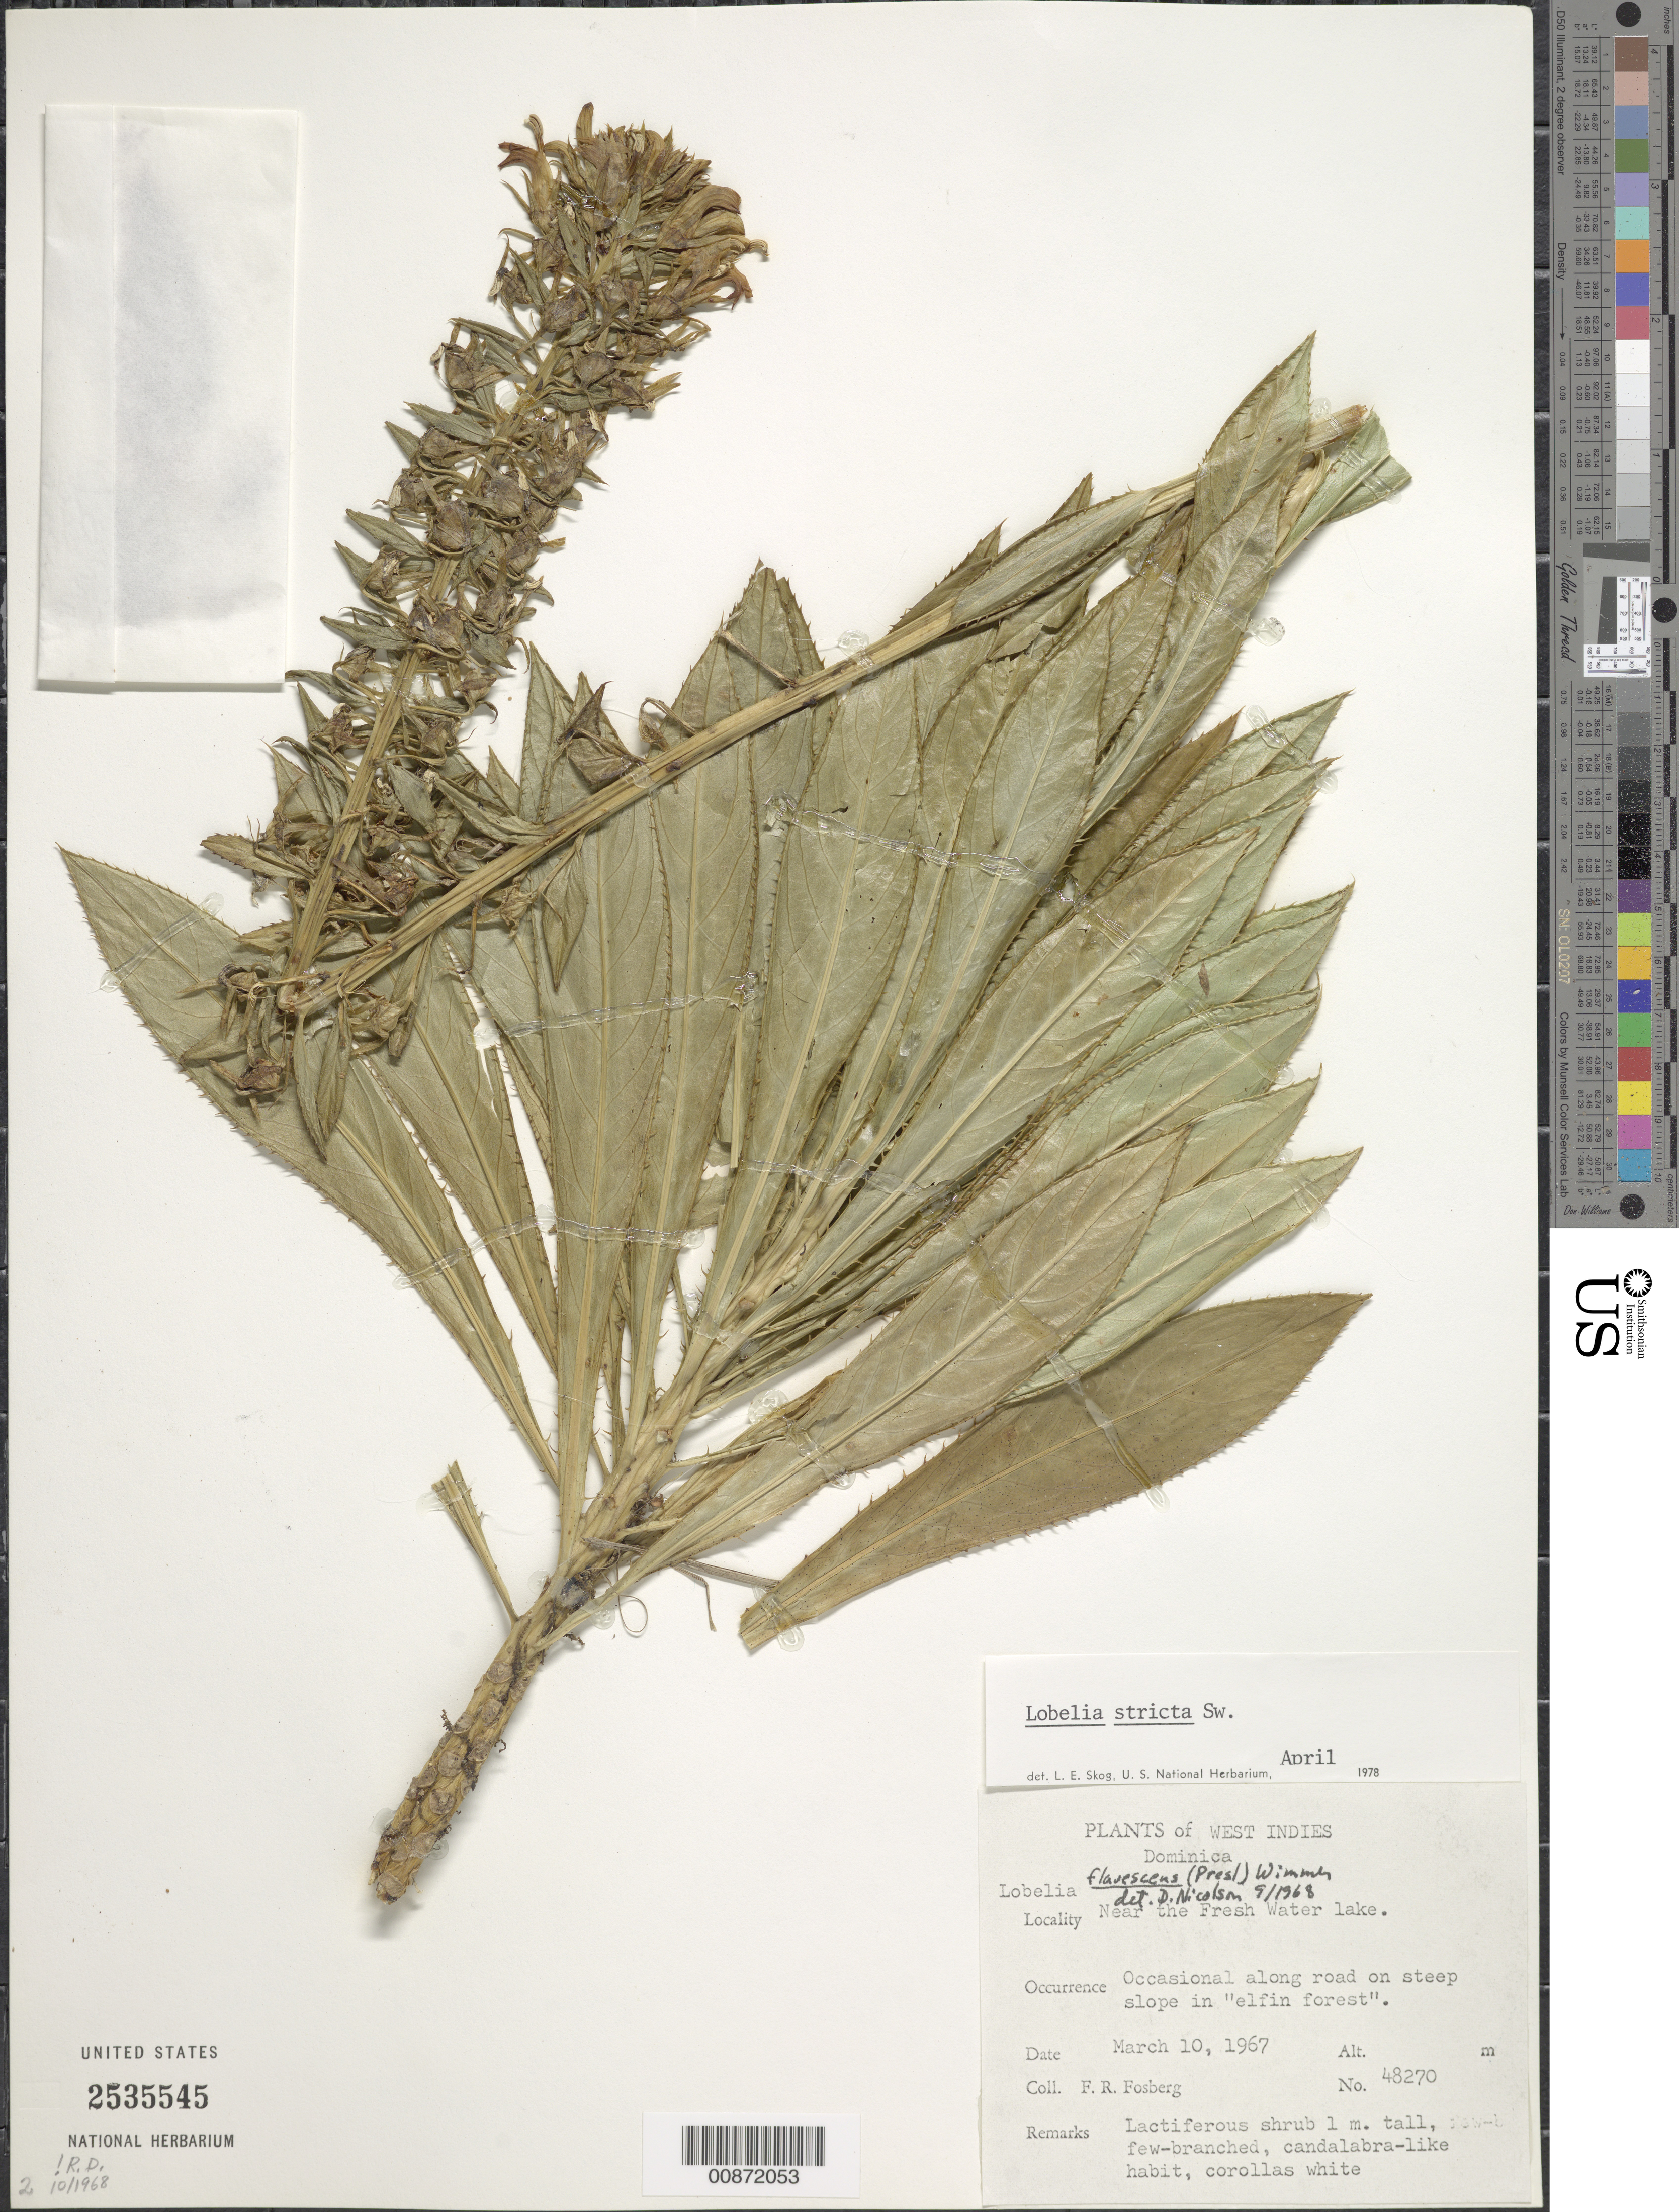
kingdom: Plantae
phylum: Tracheophyta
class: Magnoliopsida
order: Asterales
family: Campanulaceae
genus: Lobelia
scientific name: Lobelia stricta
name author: Sw.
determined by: Skog, Laurence E.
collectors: F. R. Fosberg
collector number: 48270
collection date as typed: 10 Mar 1967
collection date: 1967-03-10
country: Dominica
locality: Near Fresh Water Lake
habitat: Along road on steep slope in "elfin forest"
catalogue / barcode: US 2535545